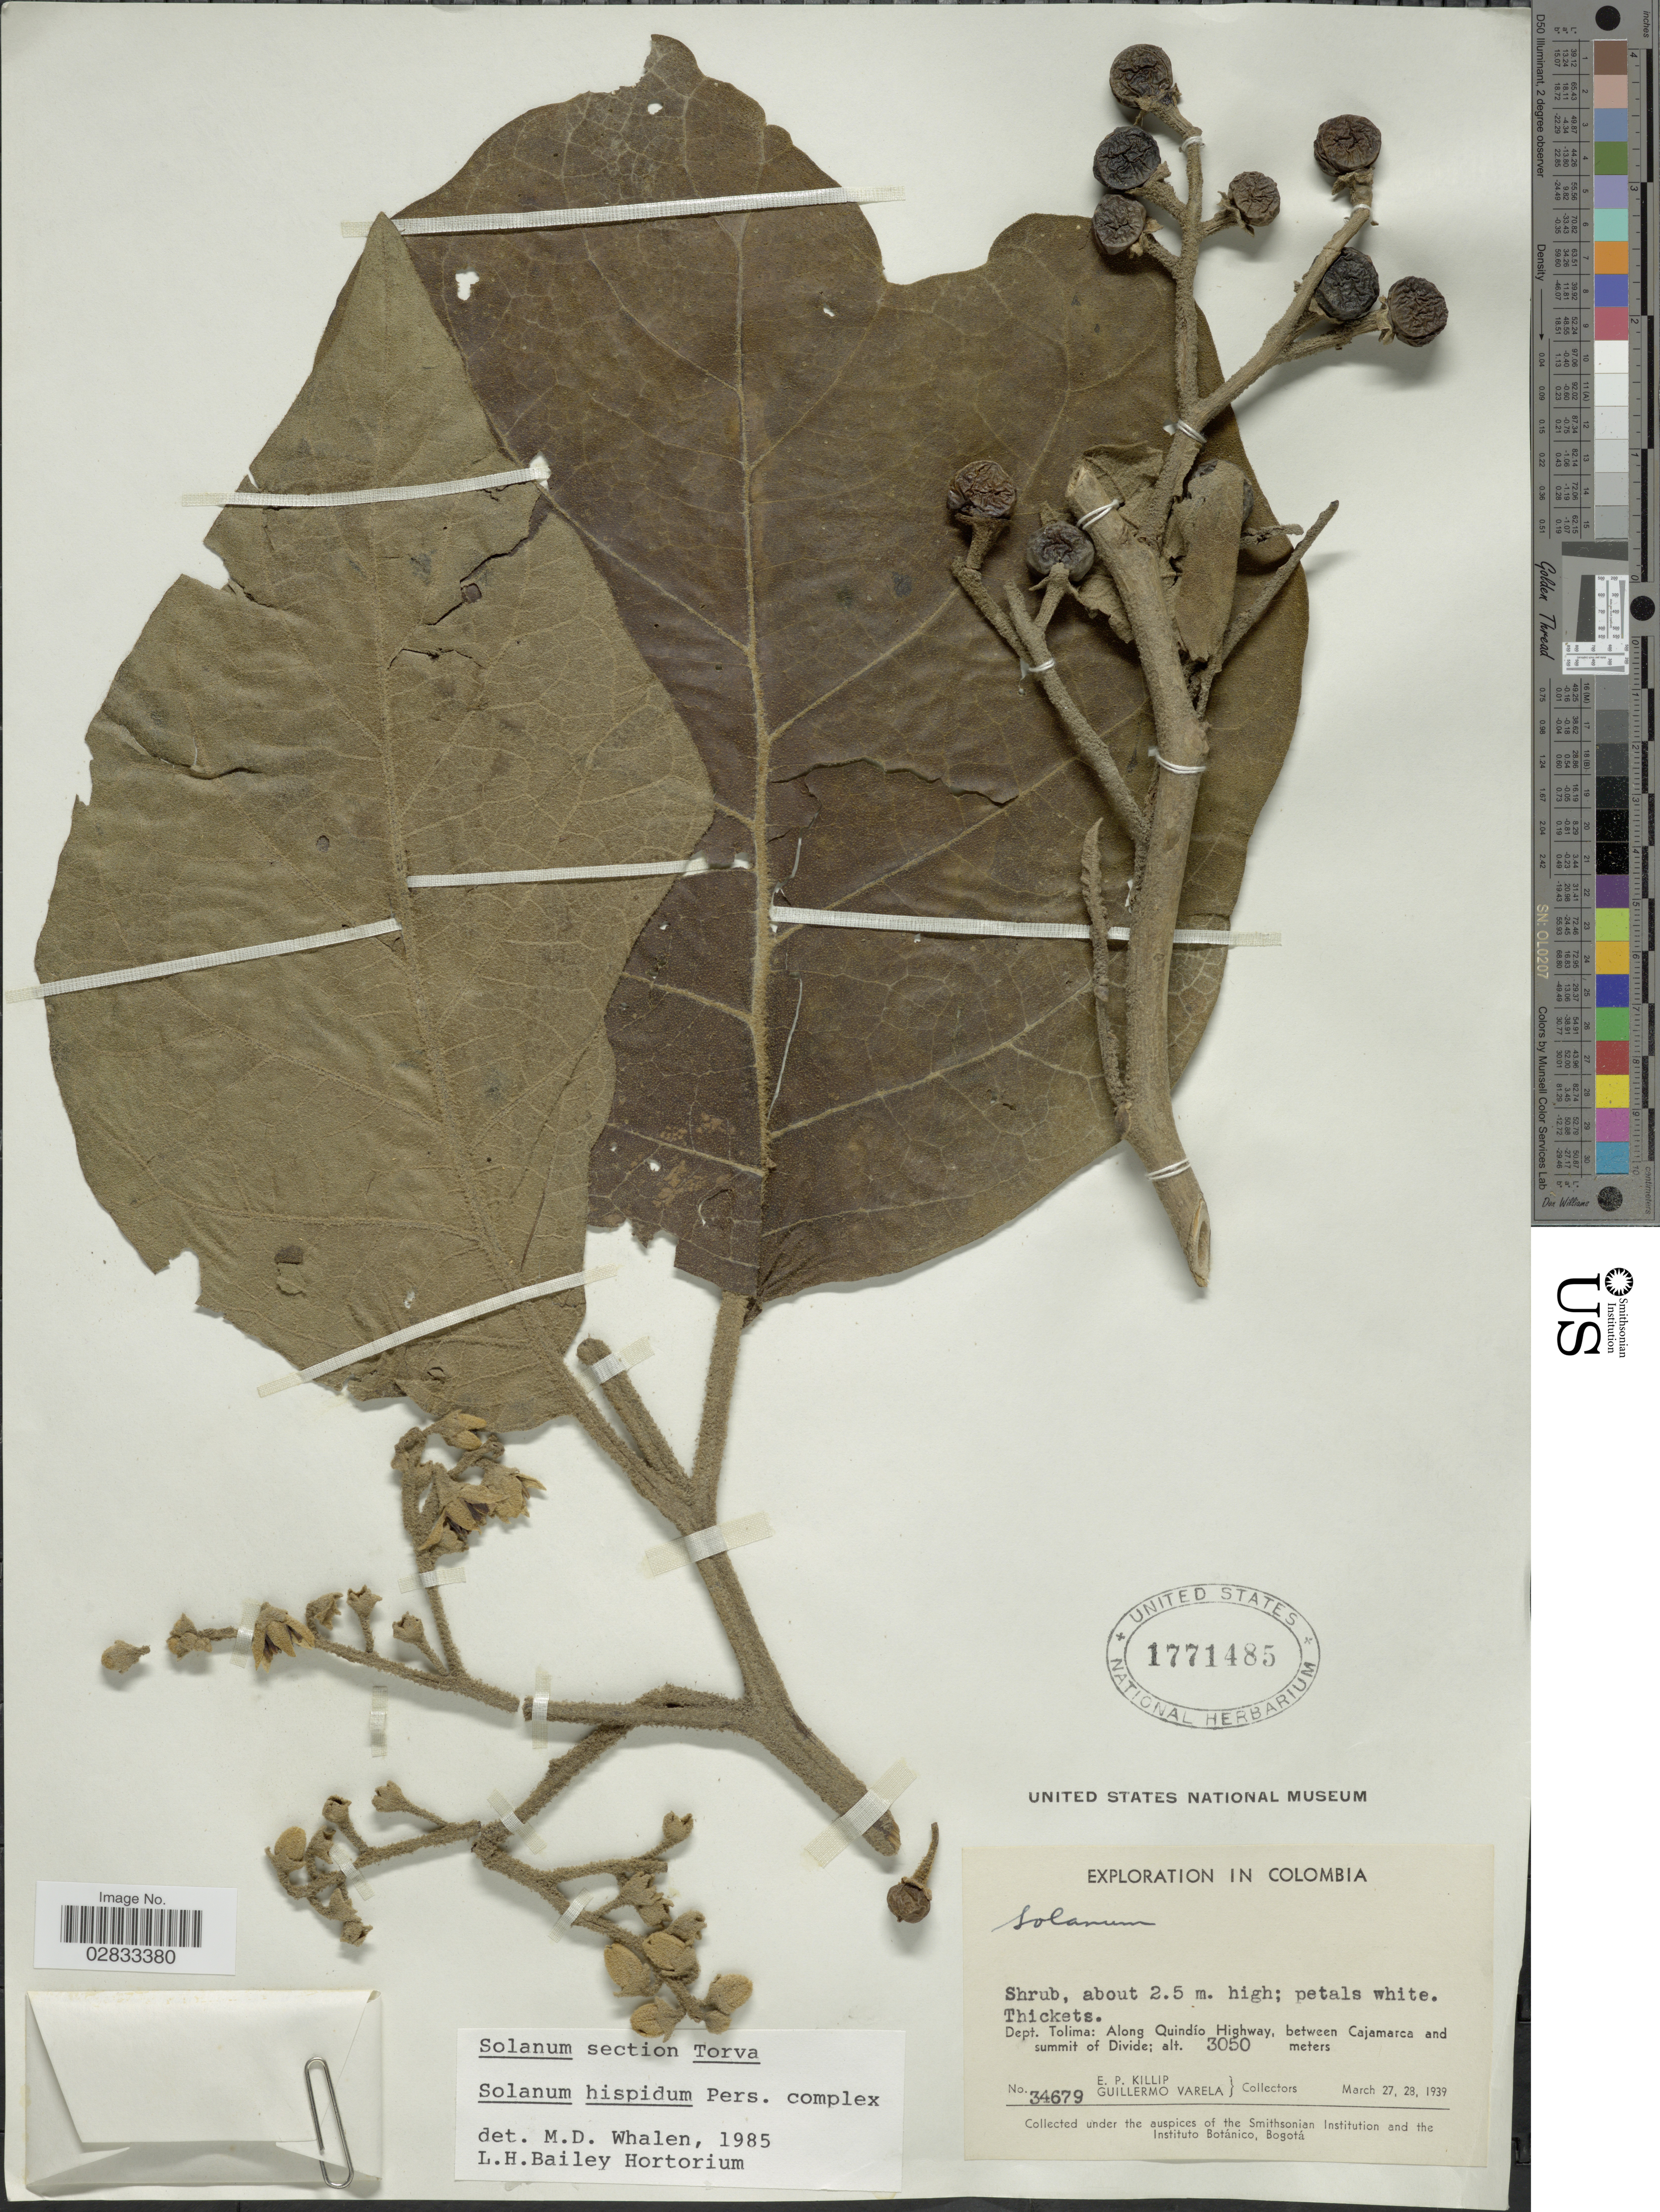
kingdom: Plantae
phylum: Tracheophyta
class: Magnoliopsida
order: Solanales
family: Solanaceae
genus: Solanum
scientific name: Solanum hispidum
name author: Pers.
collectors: E. P. Killip & G. Varela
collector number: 34679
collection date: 1939-03-27/1939-03-28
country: Colombia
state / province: Tolima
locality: Dept. Tolima: Along Quindío highway, between Cajamarca and summit of Divide.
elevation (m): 3050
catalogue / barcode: US 1771485